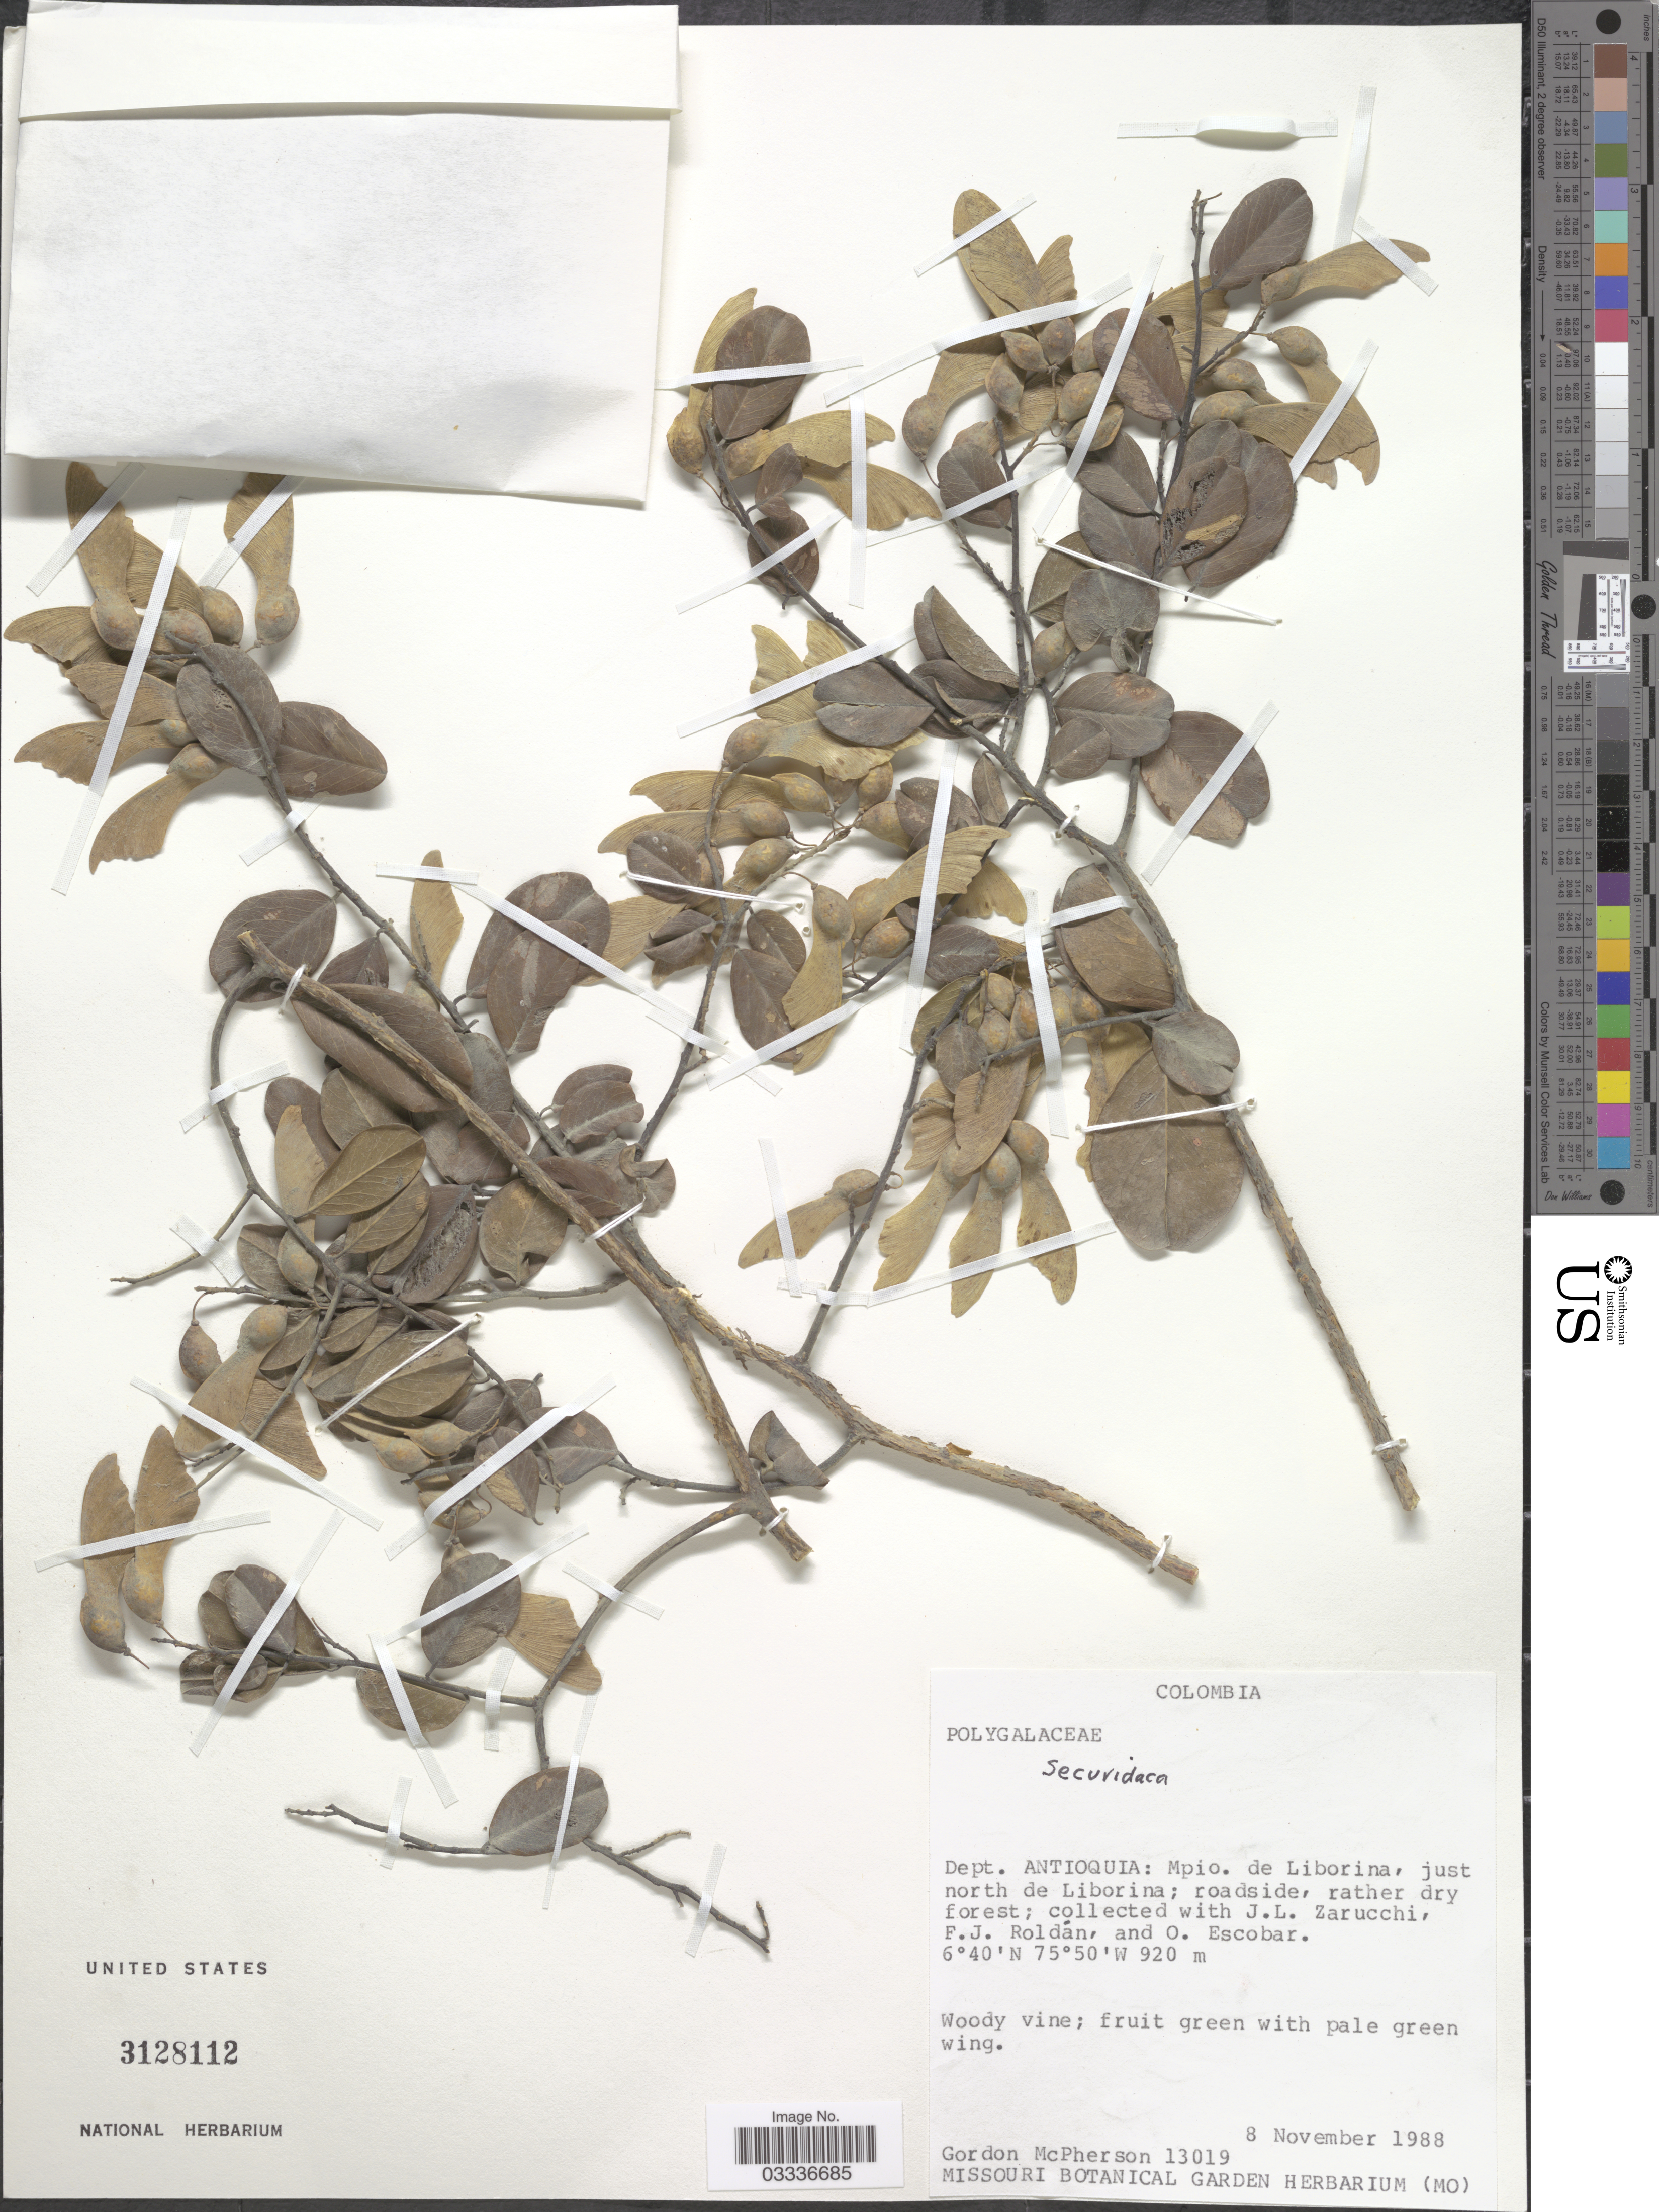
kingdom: Plantae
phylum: Tracheophyta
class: Magnoliopsida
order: Fabales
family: Polygalaceae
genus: Securidaca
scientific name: Securidaca sp.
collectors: G. McPherson, J. L. Zarucchi, F. J. Roldán & O. Escobar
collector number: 13019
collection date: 1988-11-08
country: Colombia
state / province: Antioquia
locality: Dept. Antioquia: Mpio. de Liborina, just north de Liborina.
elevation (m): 920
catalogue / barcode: US 3128112